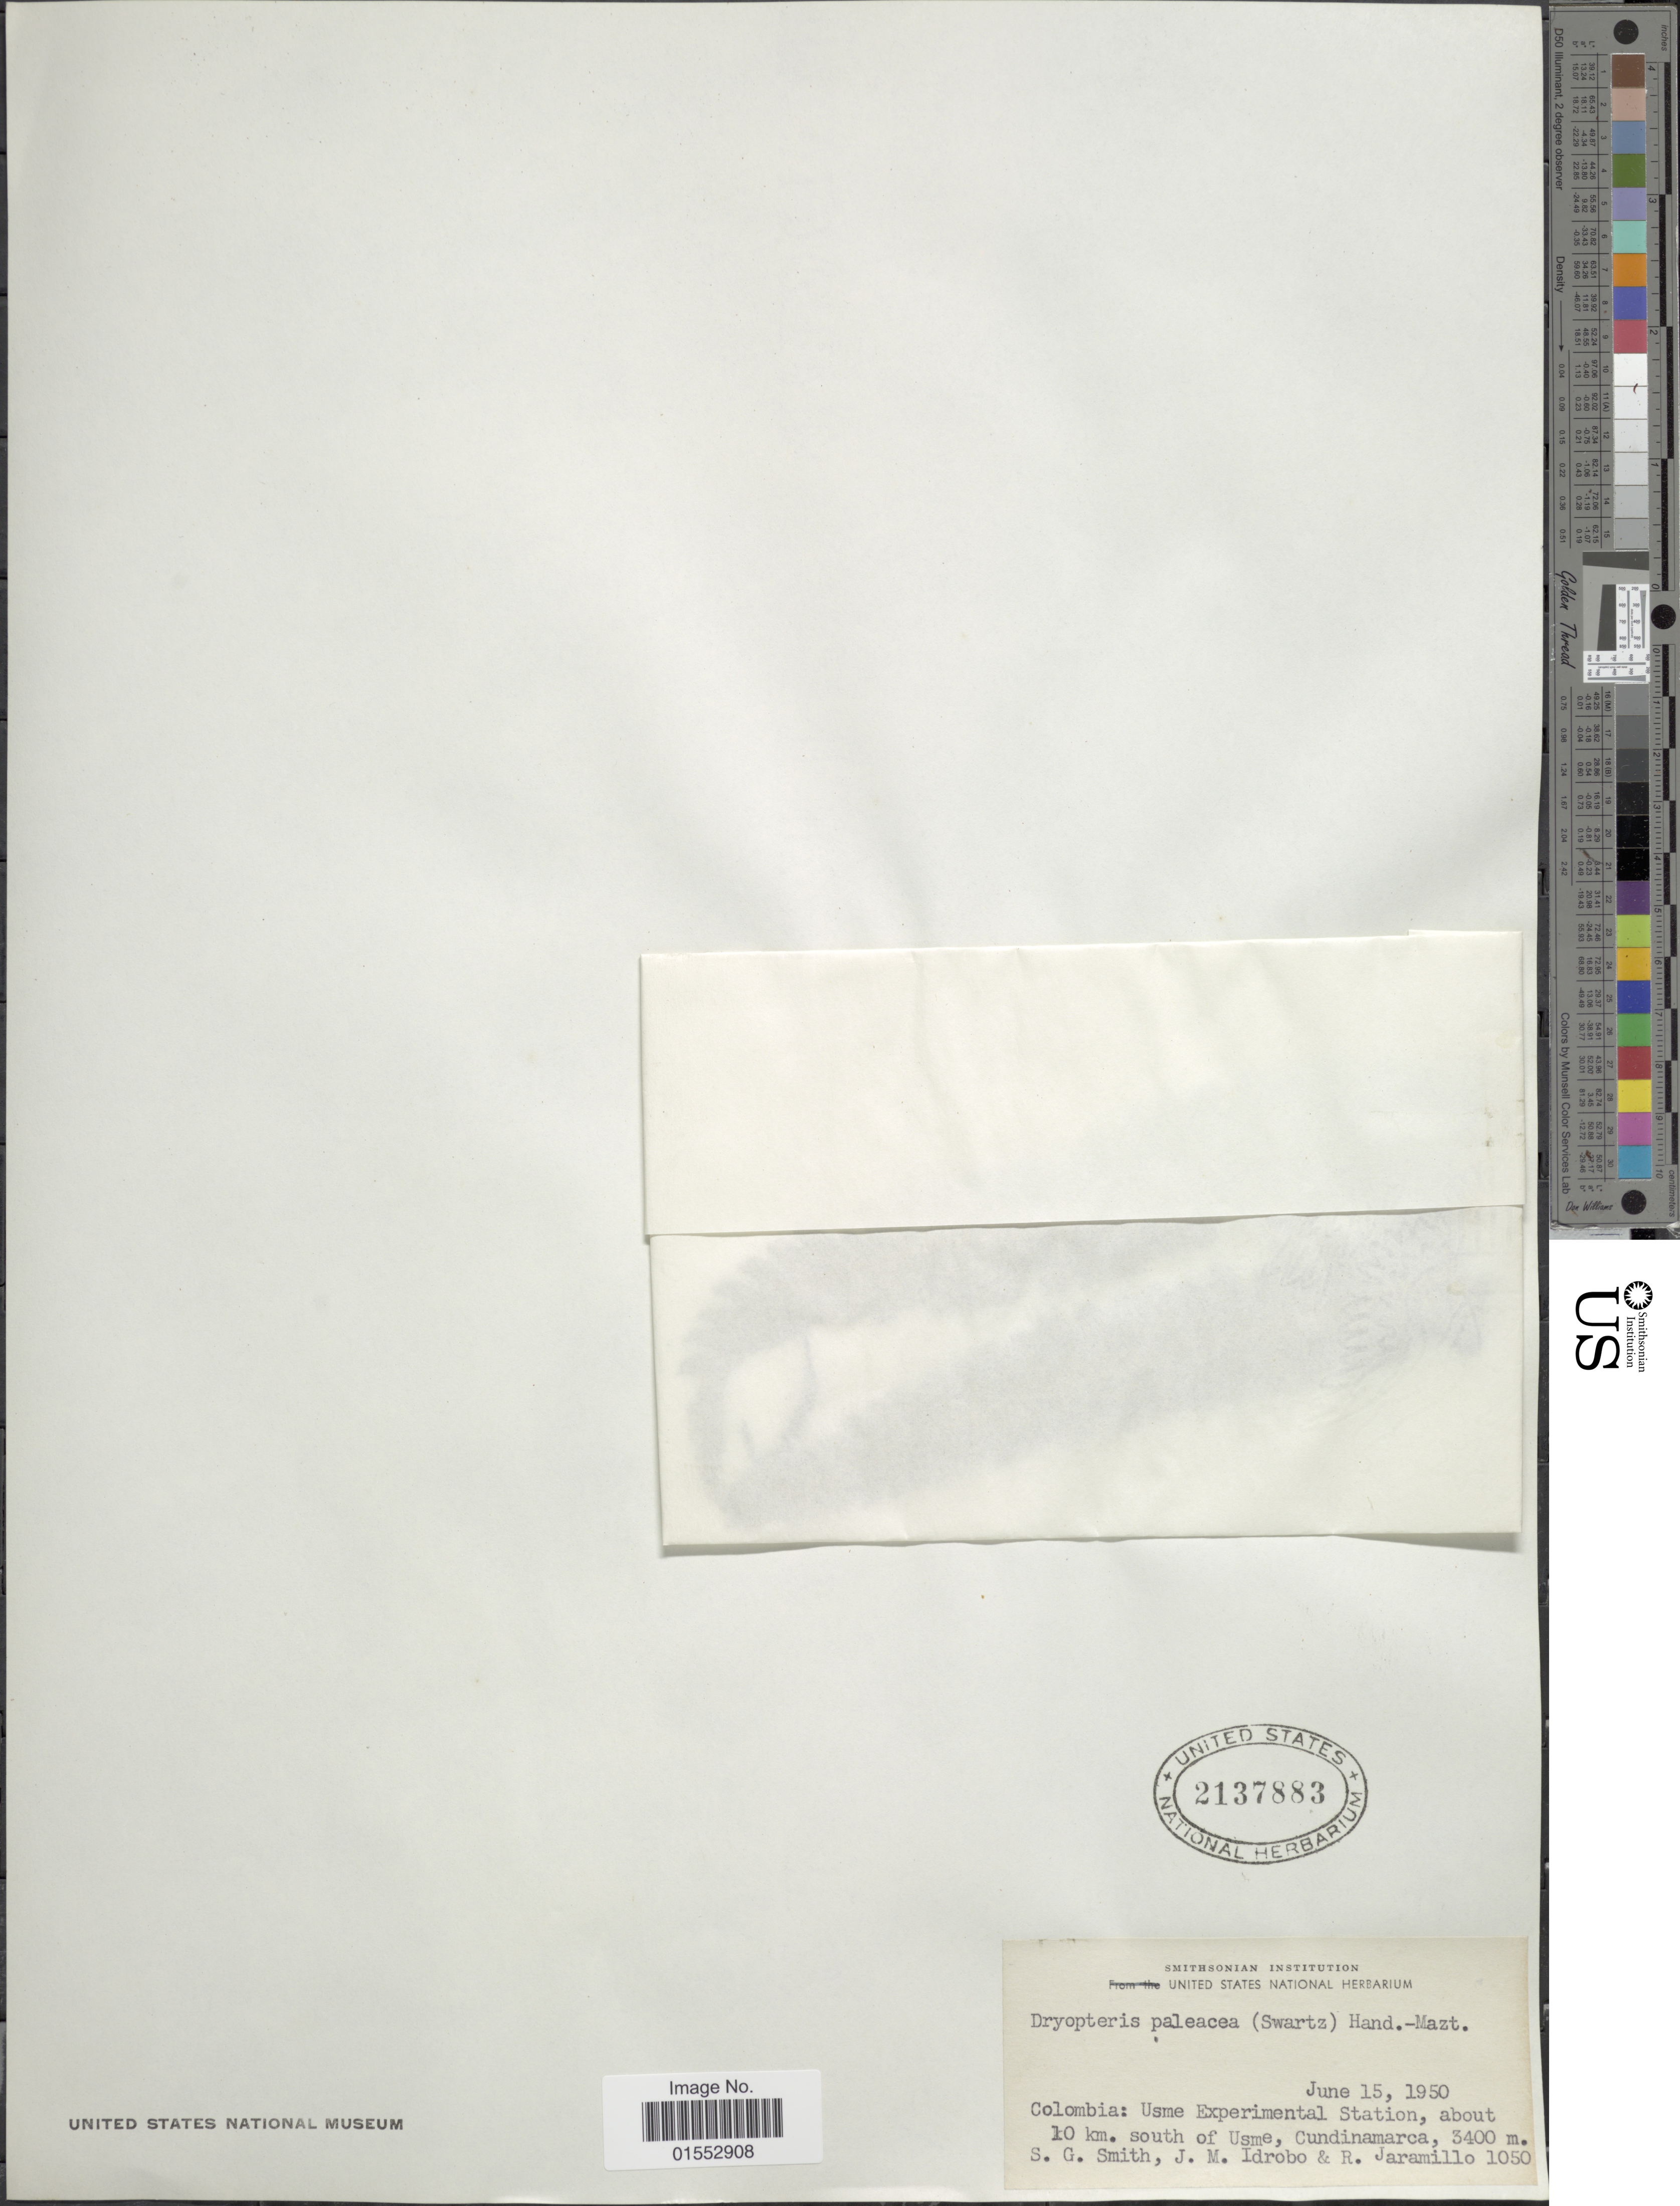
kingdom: Plantae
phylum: Tracheophyta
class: Polypodiopsida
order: Polypodiales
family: Dryopteridaceae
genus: Dryopteris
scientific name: Dryopteris wallichiana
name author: (Spreng.) Hyl.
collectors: S. G. Smith, J. M. Idrobo & R. Jaramillo M.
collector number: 1050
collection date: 1950-06-15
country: Colombia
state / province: Cundinamarca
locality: Colombia: Usme Experimental Station, about 10 km. south of Usme, Cundinamarca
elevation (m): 3400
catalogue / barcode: US 2137883